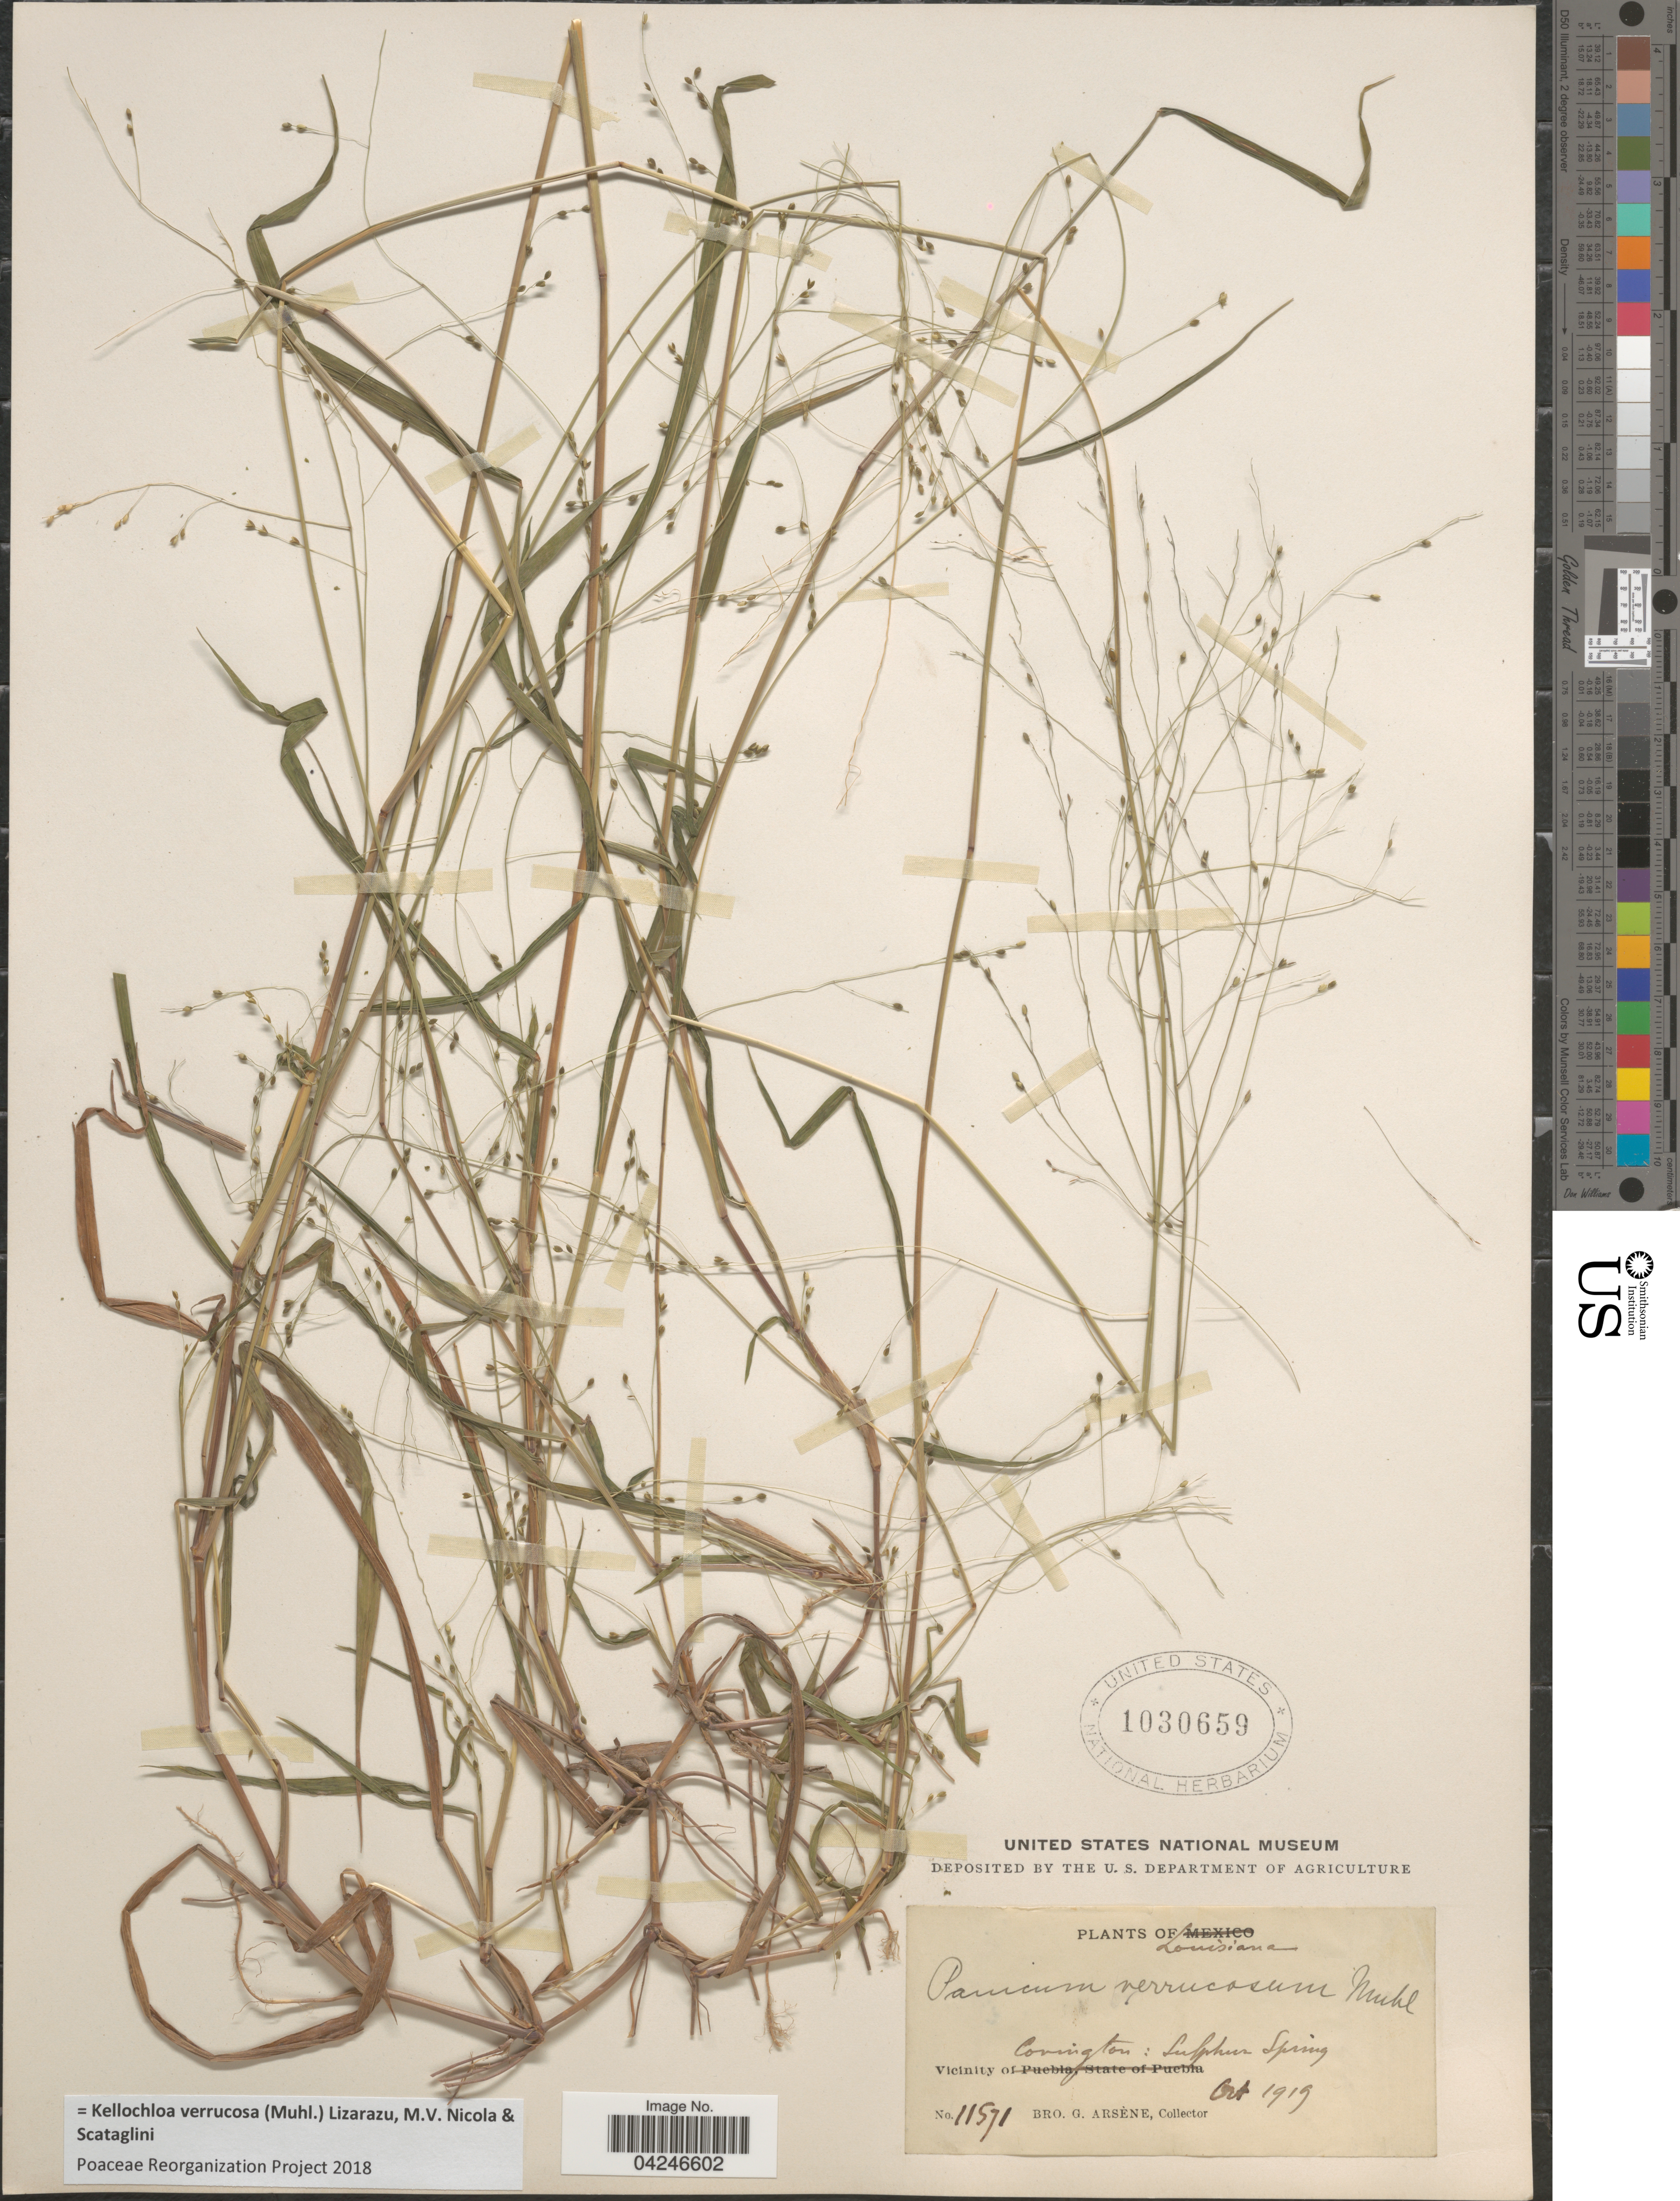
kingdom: Plantae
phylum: Tracheophyta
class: Liliopsida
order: Poales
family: Poaceae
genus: Kellochloa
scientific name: Kellochloa verrucosa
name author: (Muhl.) Lizarazu et al.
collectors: Bro. G. Arsène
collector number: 11571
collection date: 1919-10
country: United States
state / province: Louisiana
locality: Vicinity of Covington : Sulphur Spring.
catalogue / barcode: US 1030659